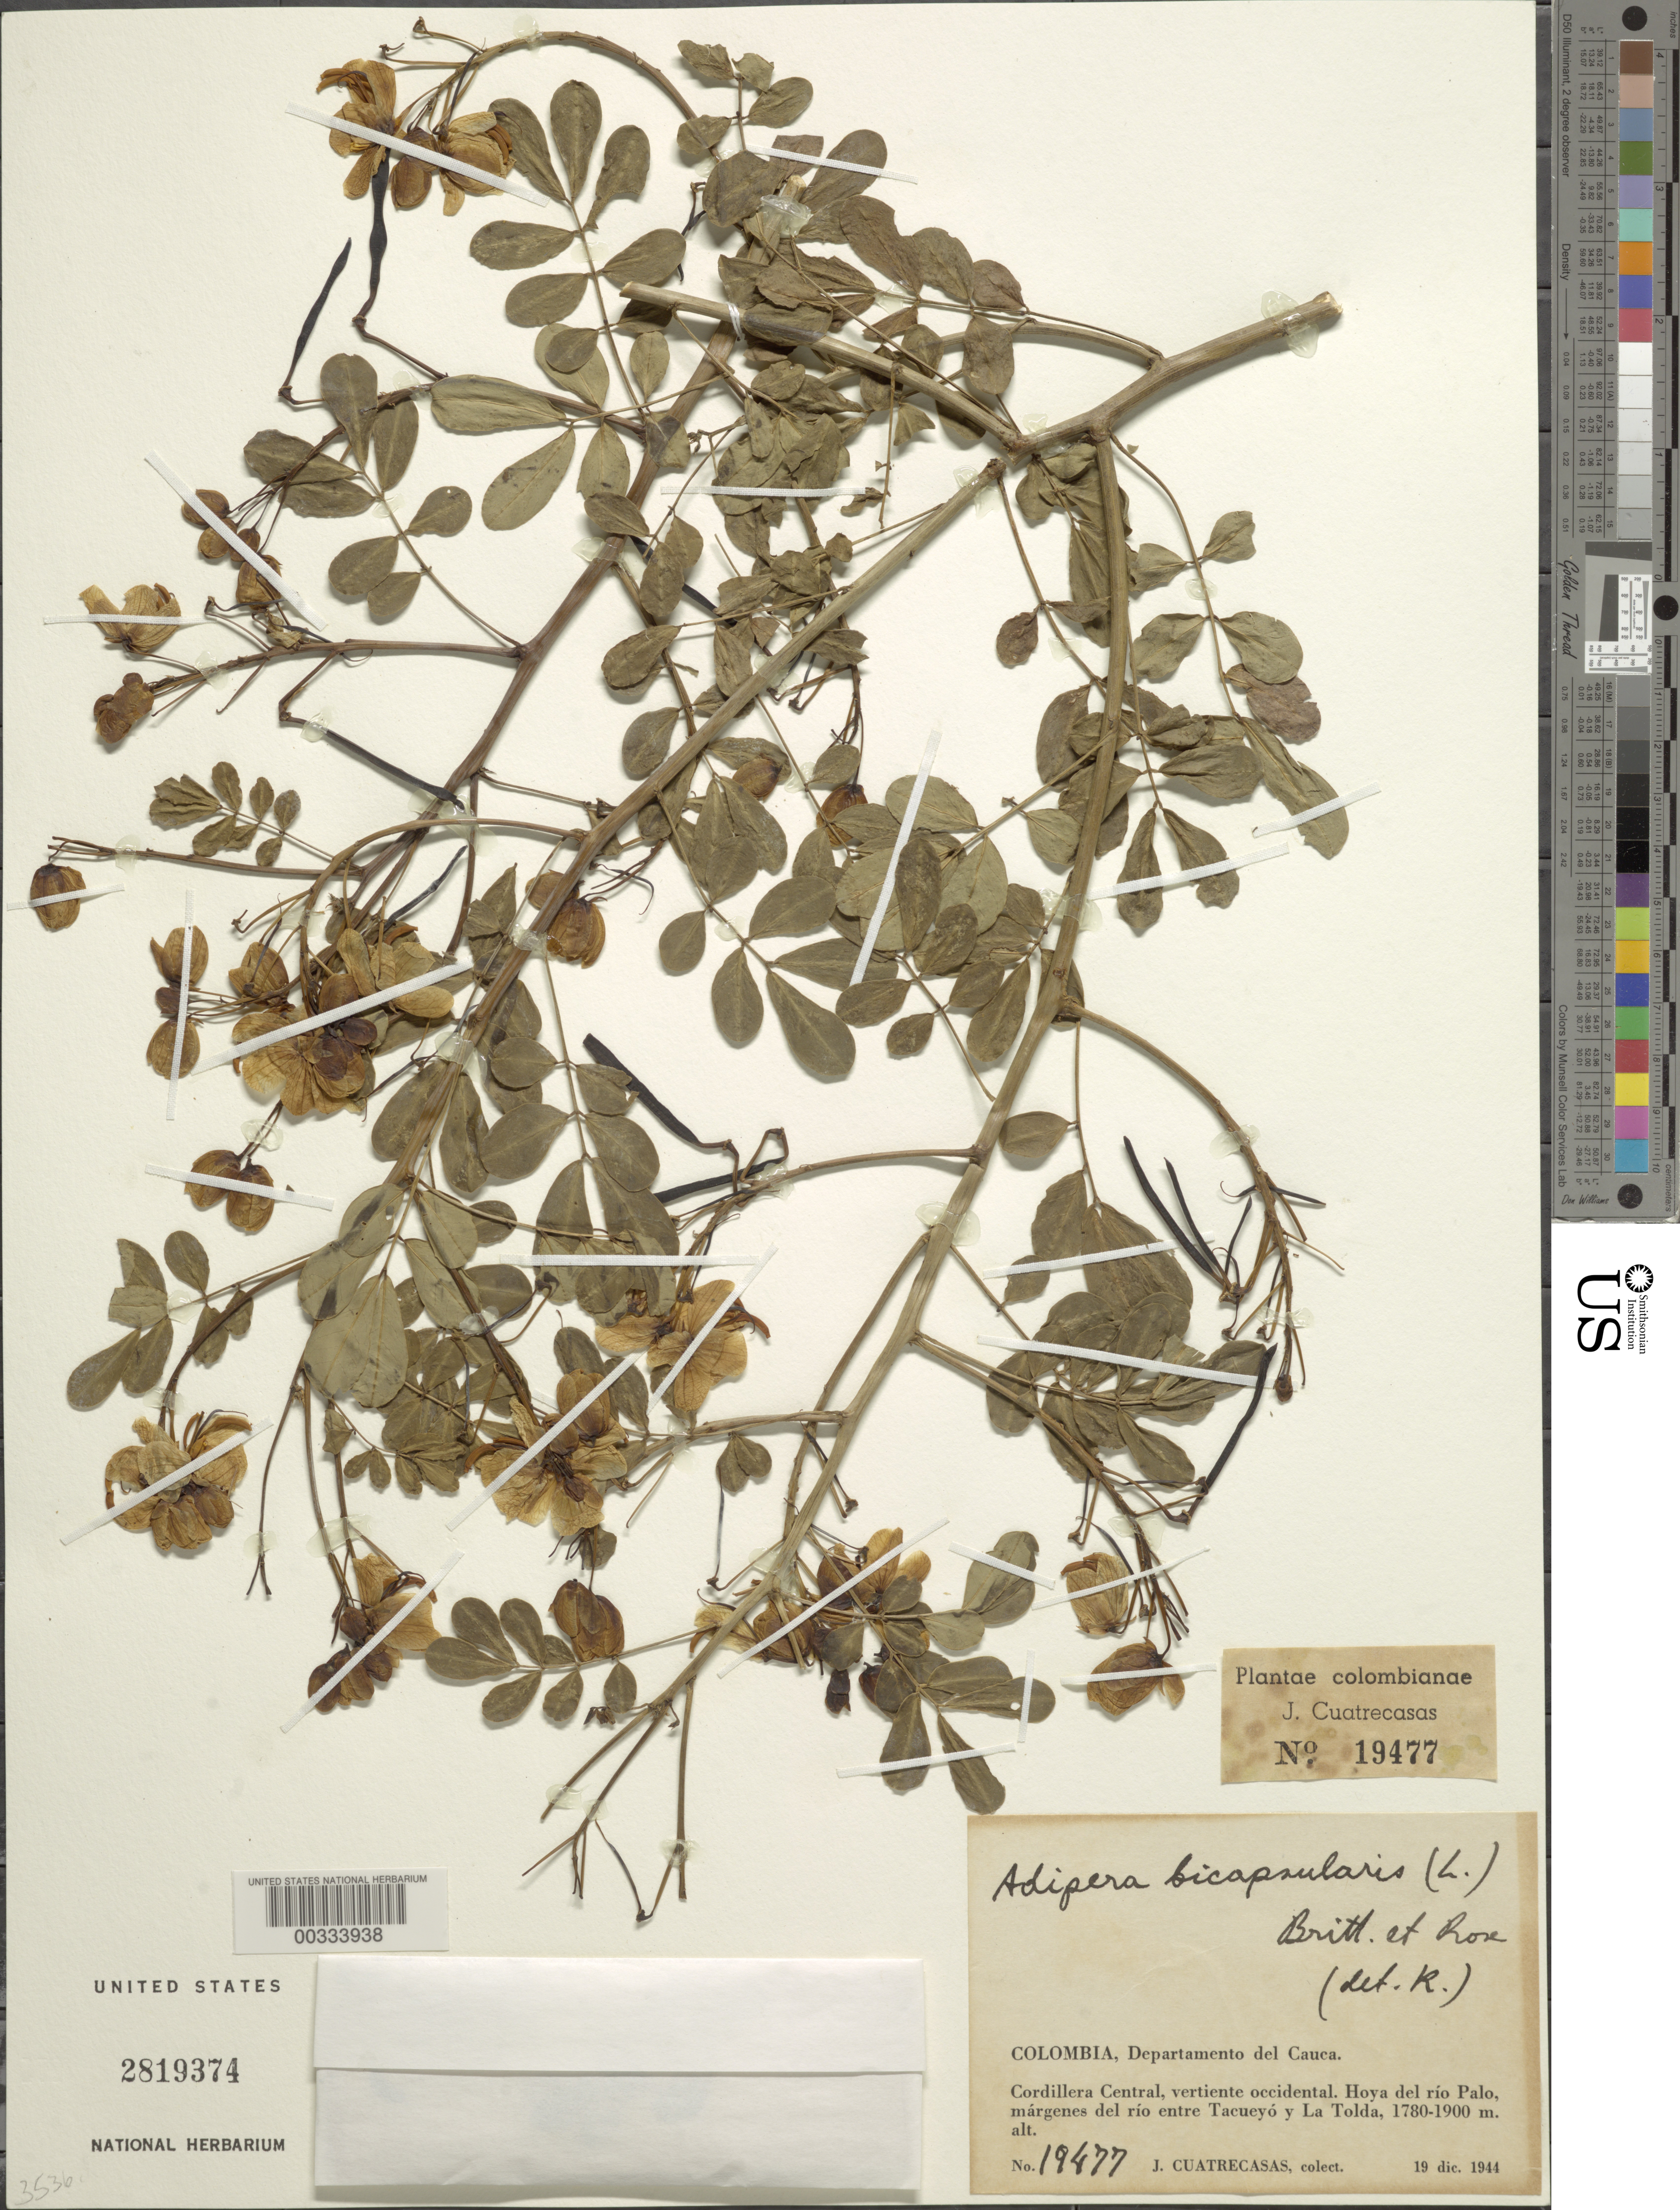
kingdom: Plantae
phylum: Tracheophyta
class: Magnoliopsida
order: Fabales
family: Fabaceae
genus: Senna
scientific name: Senna bicapsularis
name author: (L.) Roxb.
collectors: J. Cuatrecasas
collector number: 19477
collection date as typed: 19 Dec 1944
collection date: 1944-12-19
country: Colombia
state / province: Cauca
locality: Cordillera Central, W slope; Hoya del Rio Palo between Tacueyo and La Tolda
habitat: River's edge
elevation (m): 1780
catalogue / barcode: US 2819374